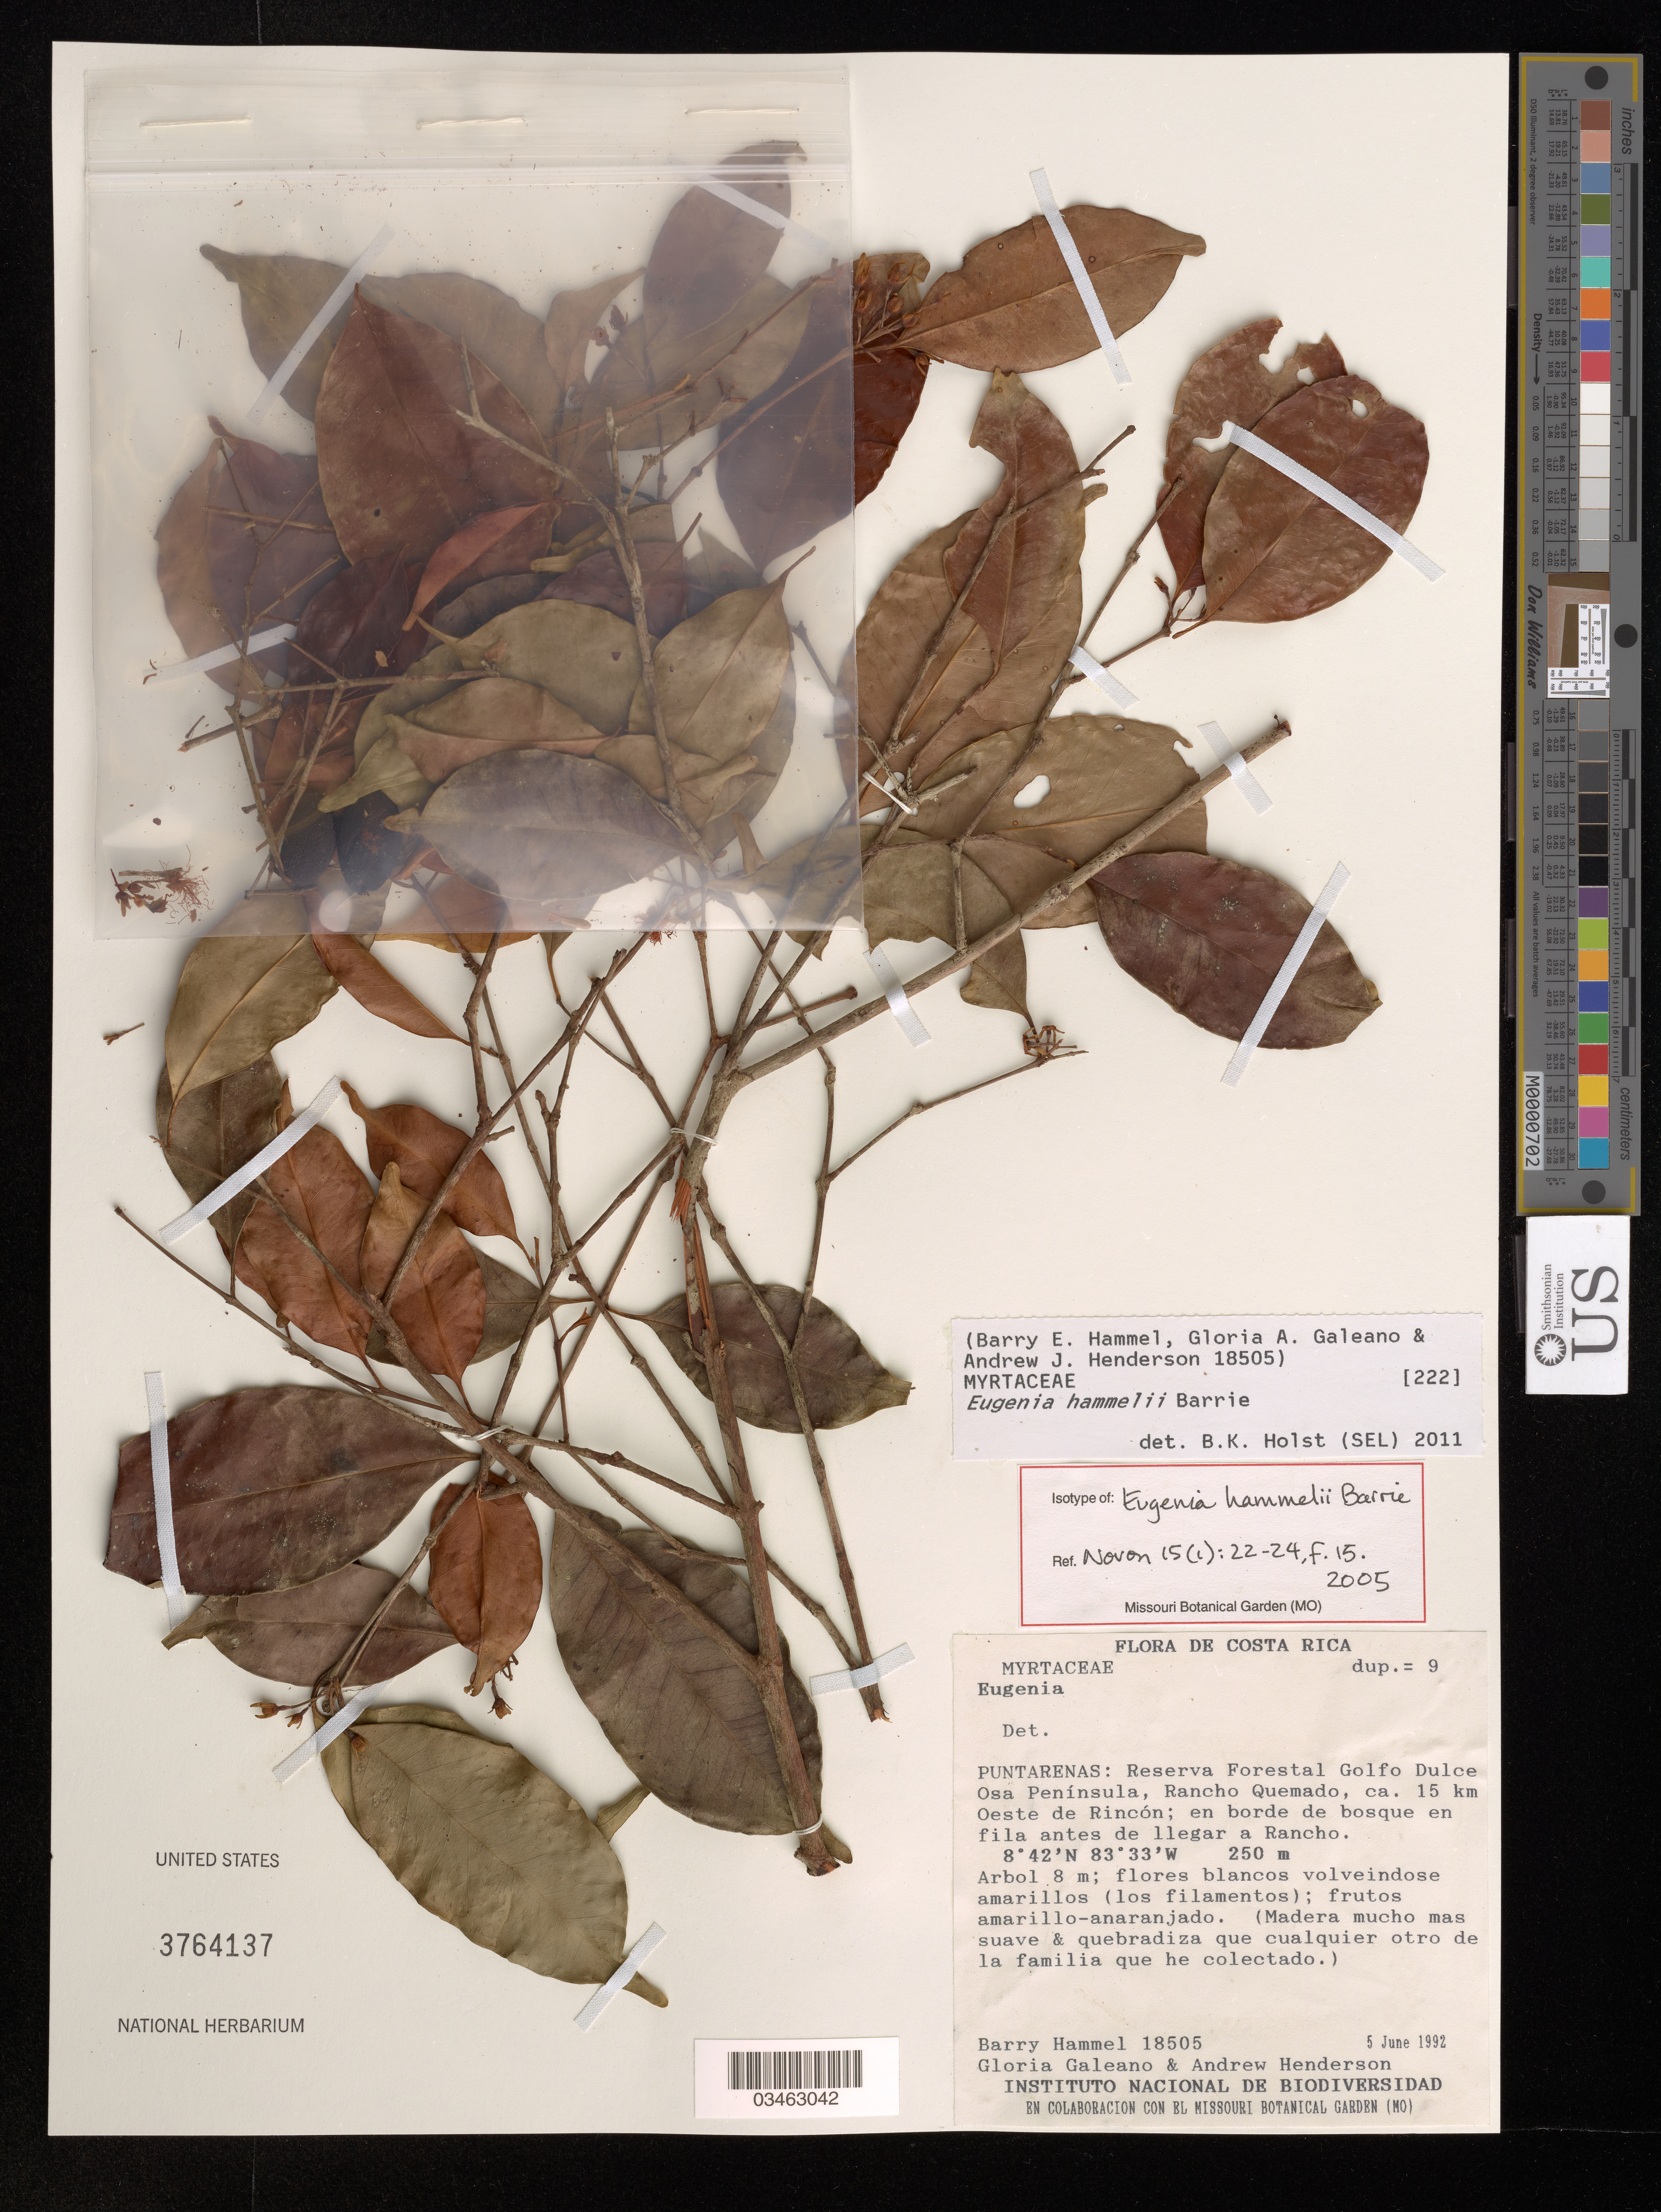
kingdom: Plantae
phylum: Tracheophyta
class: Magnoliopsida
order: Myrtales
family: Myrtaceae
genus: Eugenia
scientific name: Eugenia hammelii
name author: Barrie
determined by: Holst, Bruce K.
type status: Isotype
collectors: B. Hammel, G. A. Galeano & A. J. Henderson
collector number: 18505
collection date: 1992-06-05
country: Costa Rica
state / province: Puntarenas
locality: Reserva Forestal Golfo Dulce Osa Península, Rancho Quemado, ca. 15 km Oeste de Rincón.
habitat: en borde de bosque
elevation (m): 250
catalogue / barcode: US 3764137